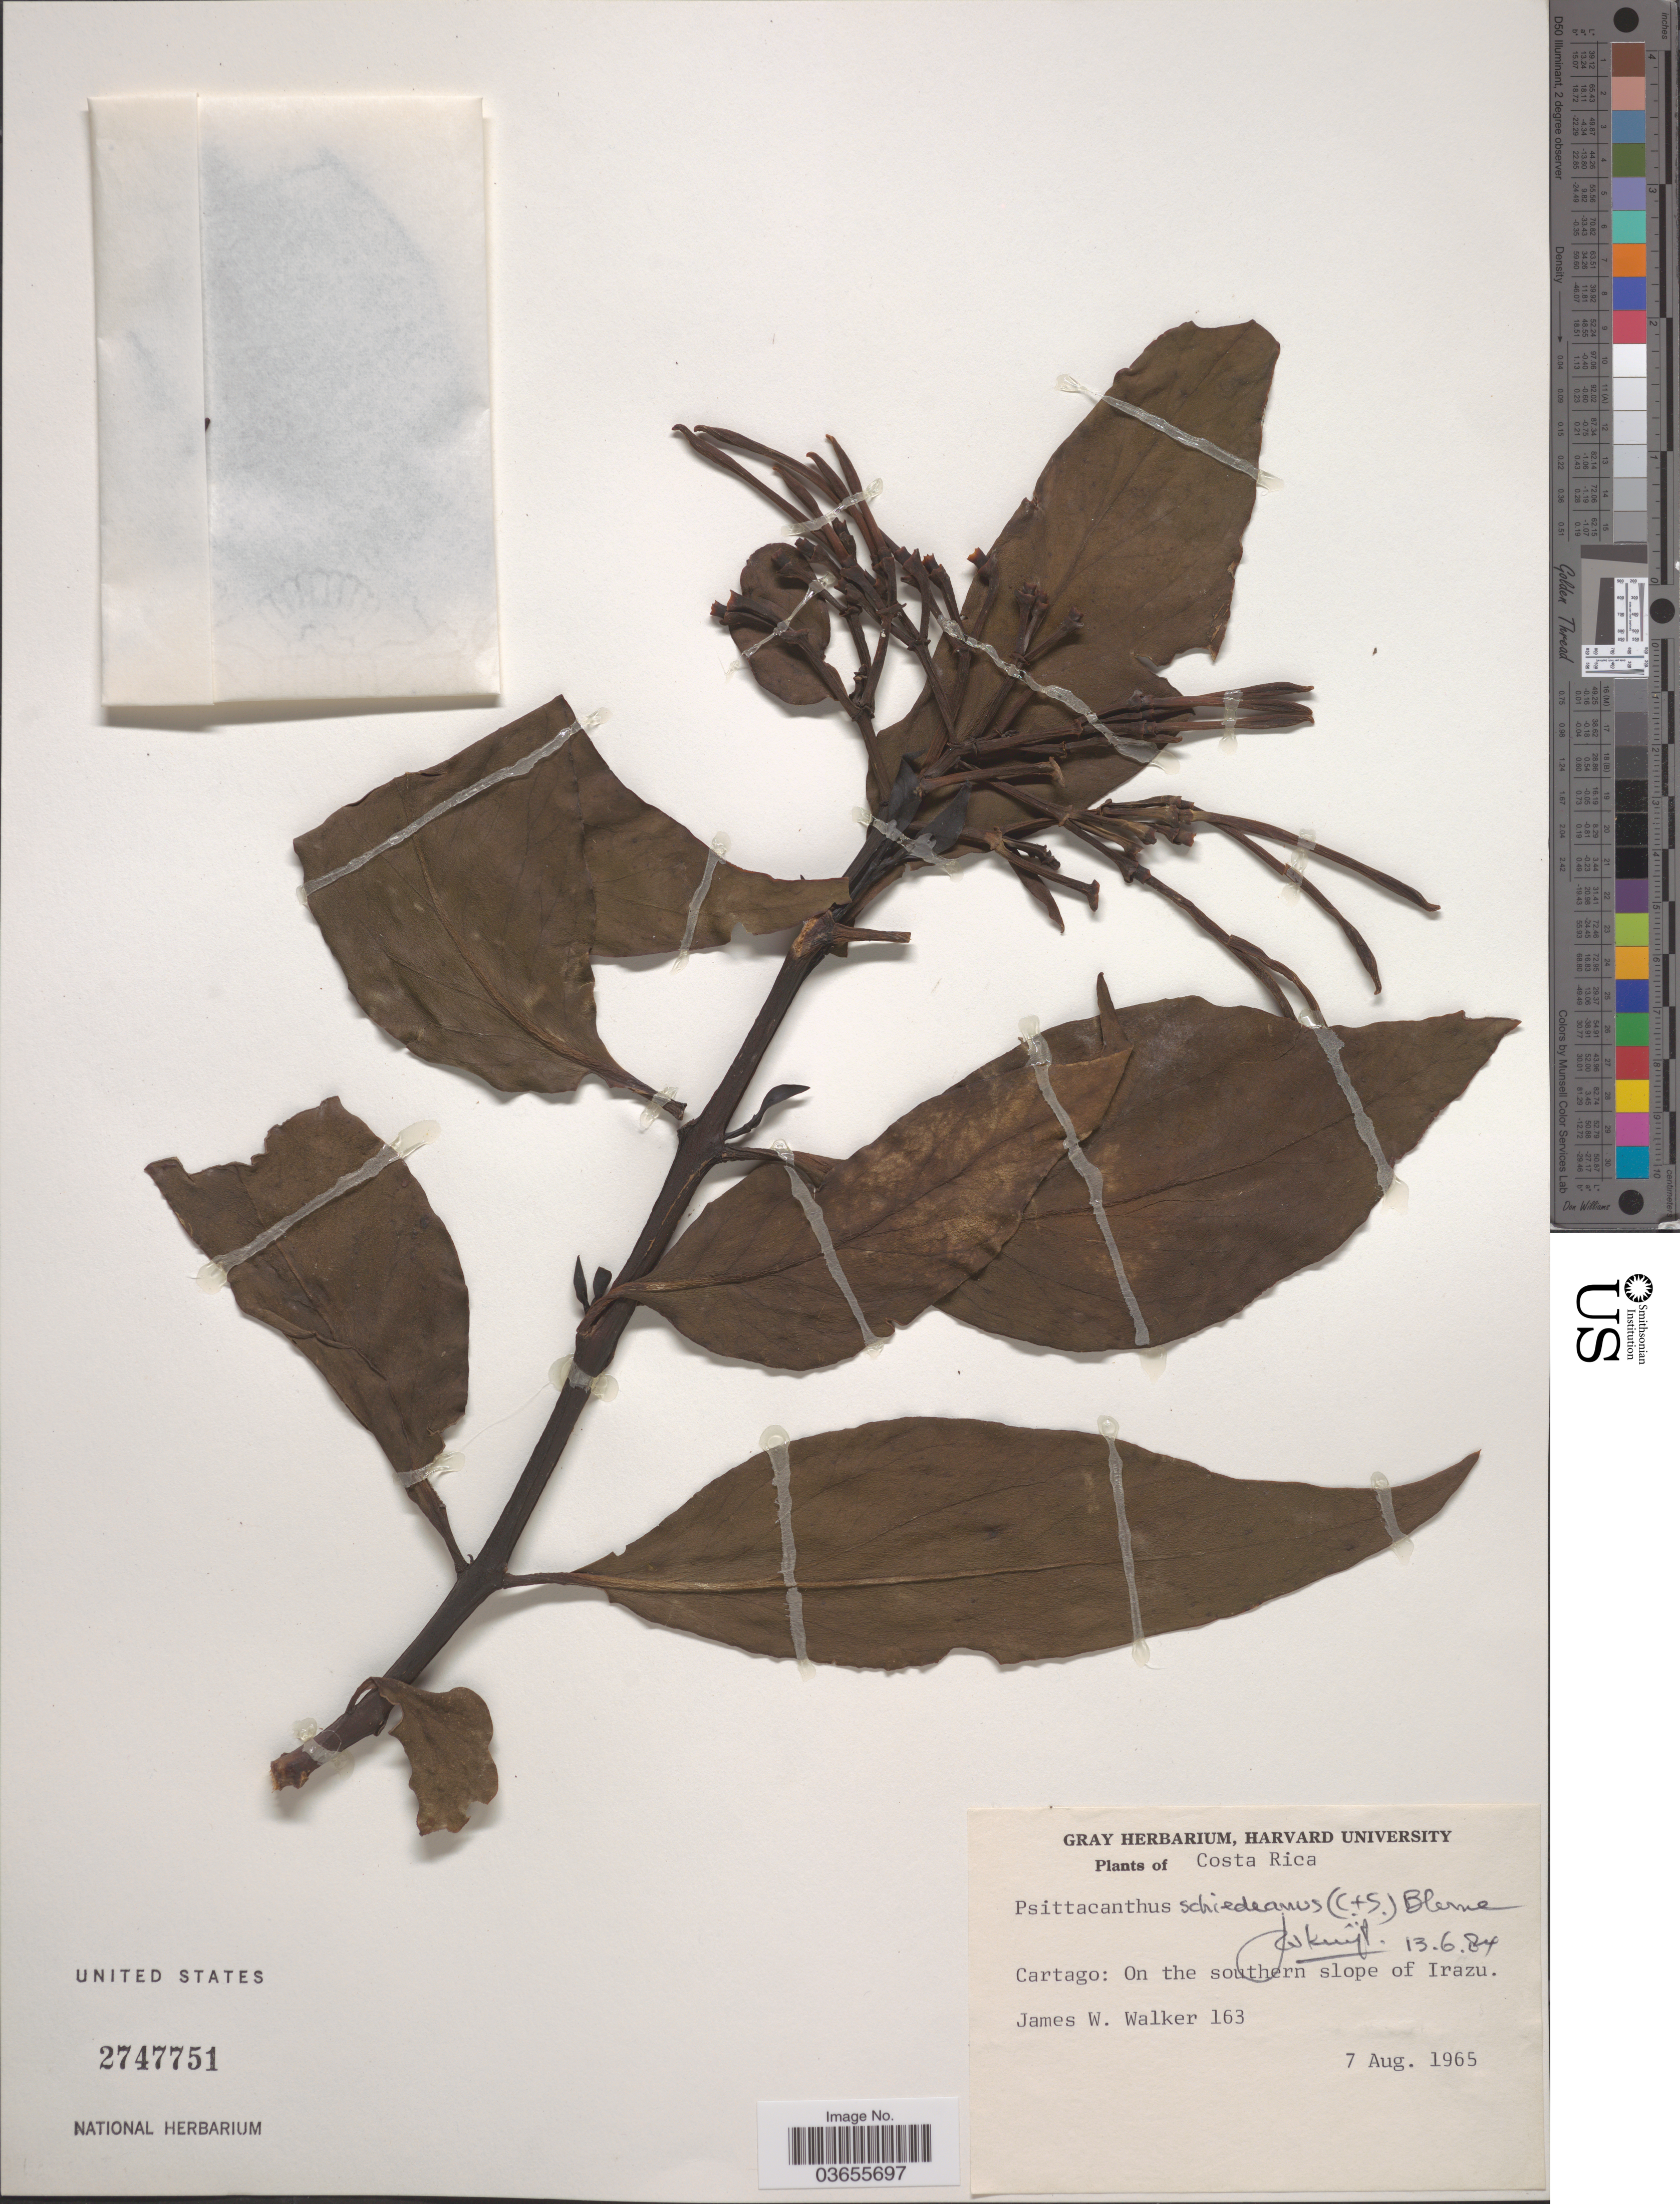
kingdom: Plantae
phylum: Tracheophyta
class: Magnoliopsida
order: Santalales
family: Loranthaceae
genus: Psittacanthus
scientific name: Psittacanthus schiedeanus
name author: (Schltdl. & Cham.) Blume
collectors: J. W. Walker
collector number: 163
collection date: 1965-08-07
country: Costa Rica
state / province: Cartago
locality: On the southern slope of Irazu.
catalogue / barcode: US 2747751